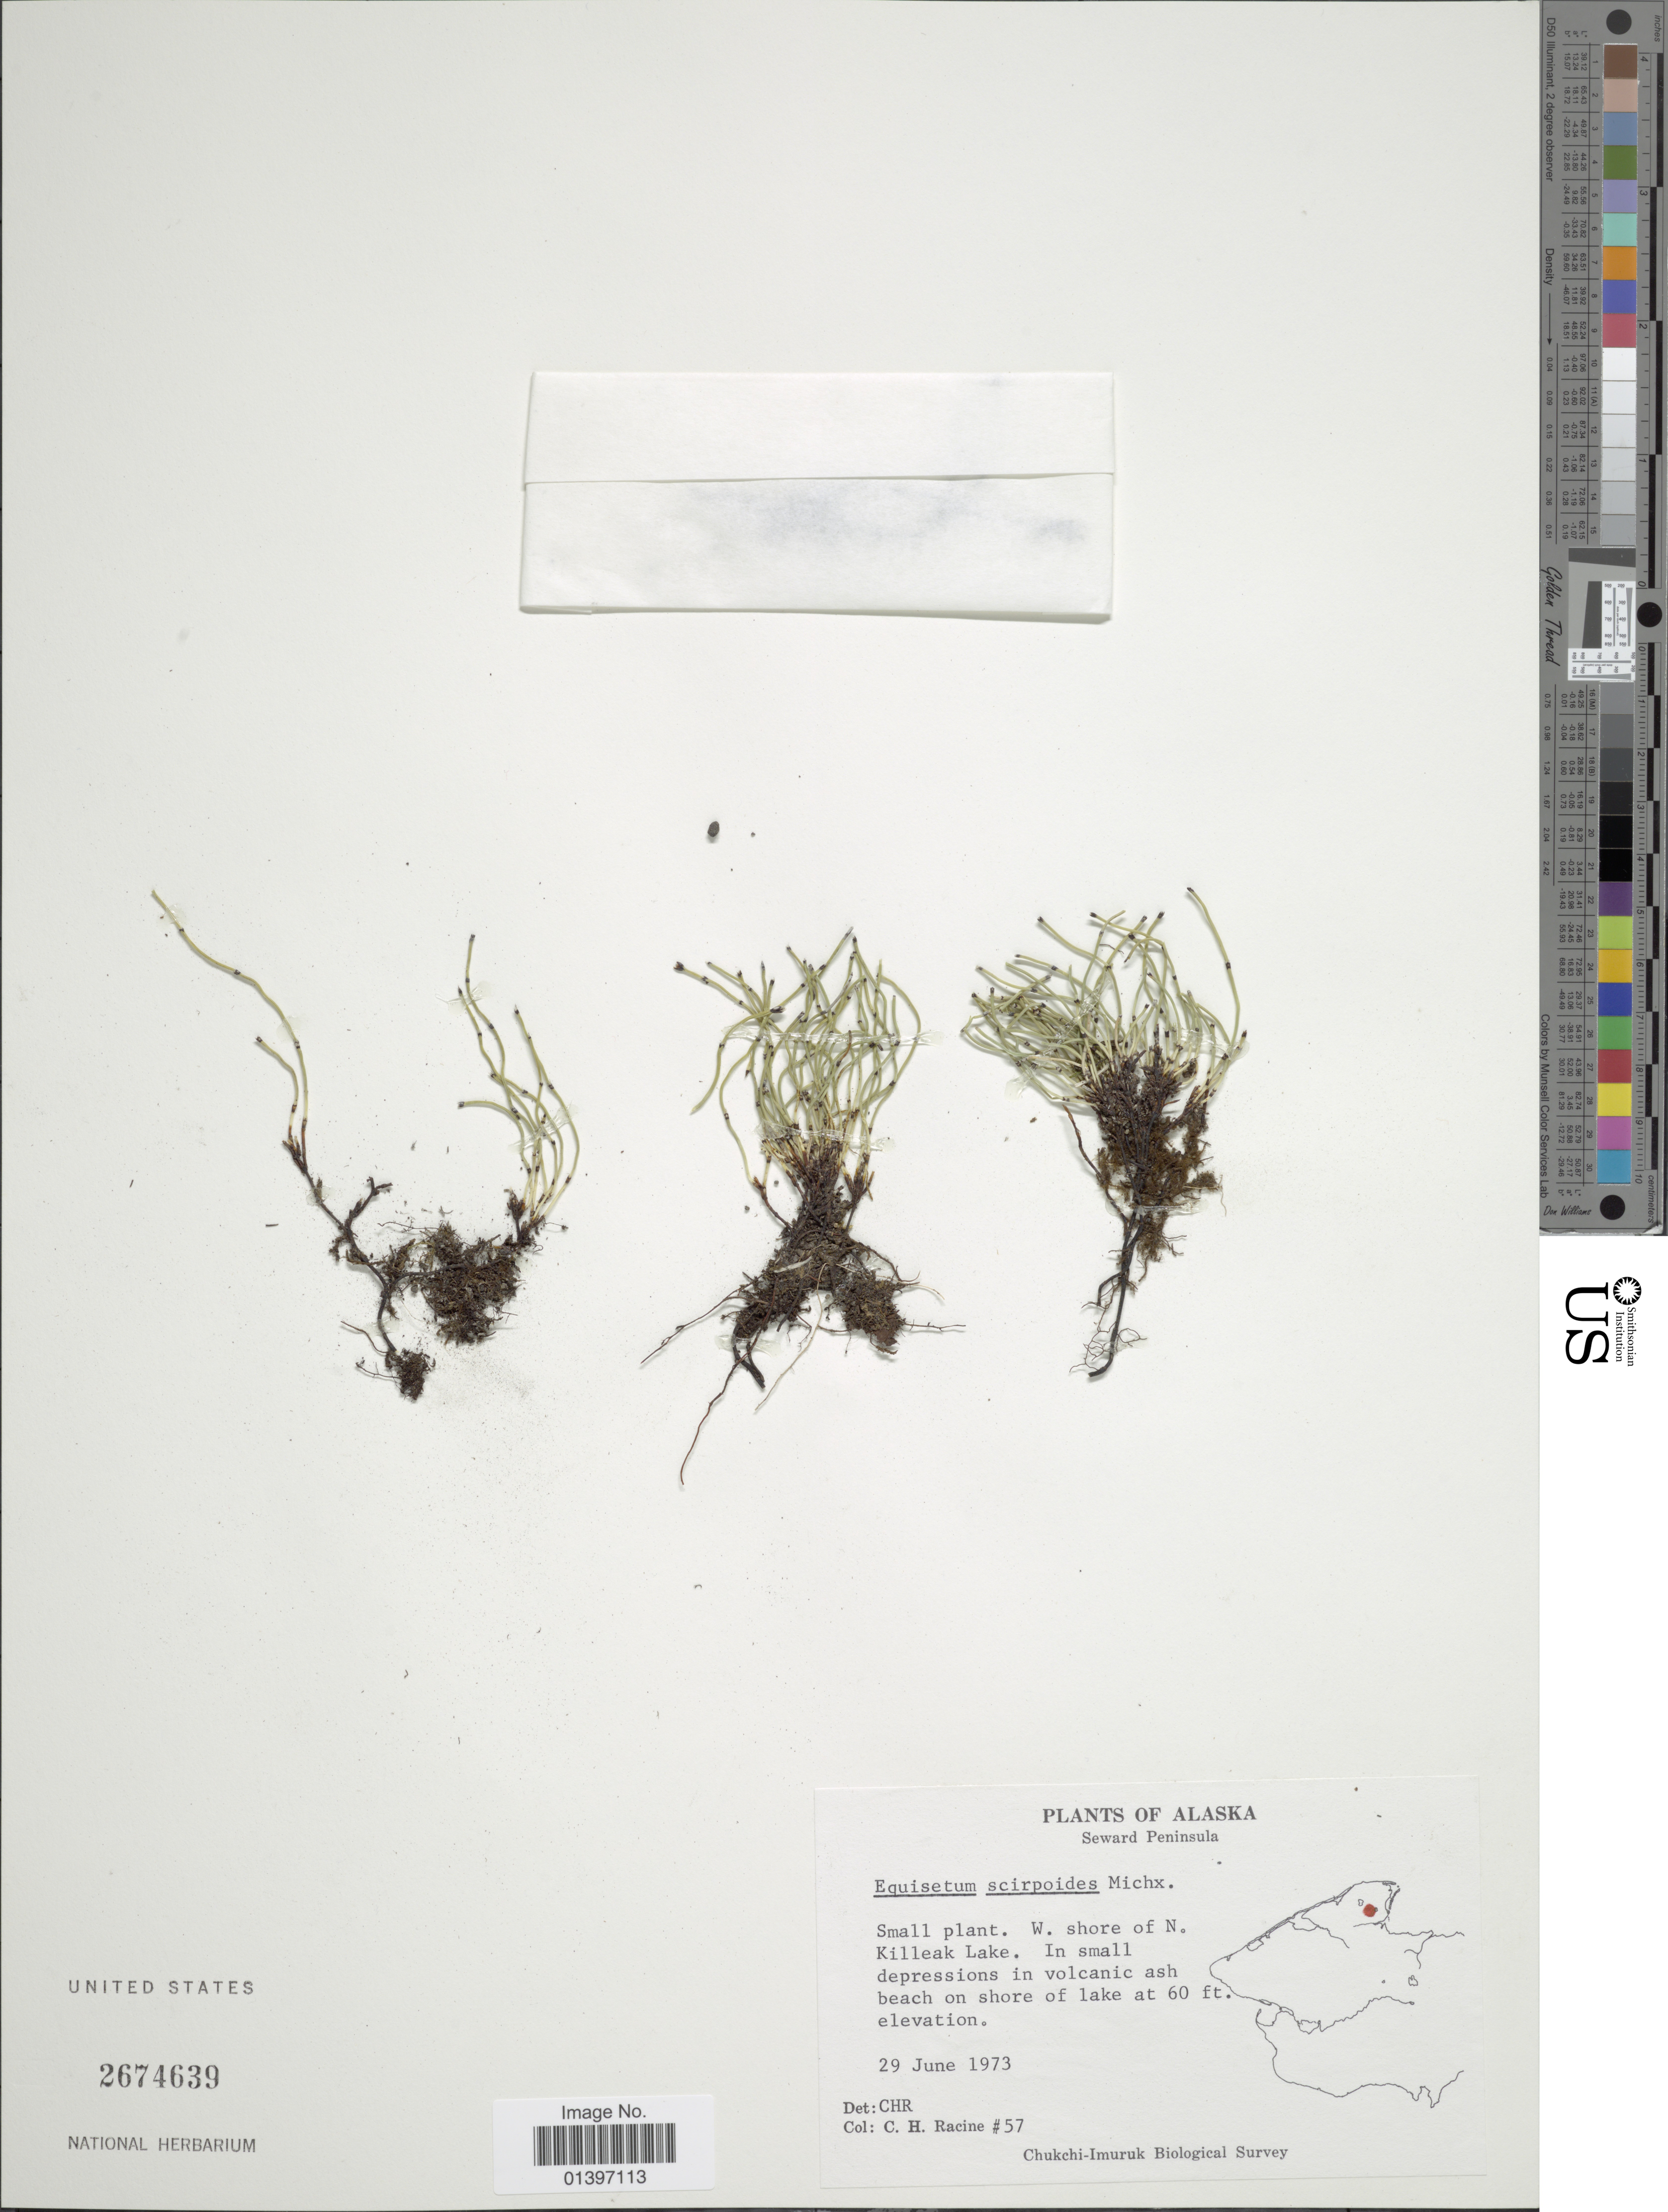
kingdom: Plantae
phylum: Tracheophyta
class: Polypodiopsida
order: Equisetales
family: Equisetaceae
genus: Equisetum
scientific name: Equisetum scirpoides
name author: Michx.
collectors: C. Racine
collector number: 57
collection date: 1973-06-29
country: United States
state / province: Alaska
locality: Seward Peninsula, W. shore of N. Killeak Lake, in small depressions in volcanic ash beach on sore of Lake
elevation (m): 18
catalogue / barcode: US 2674639